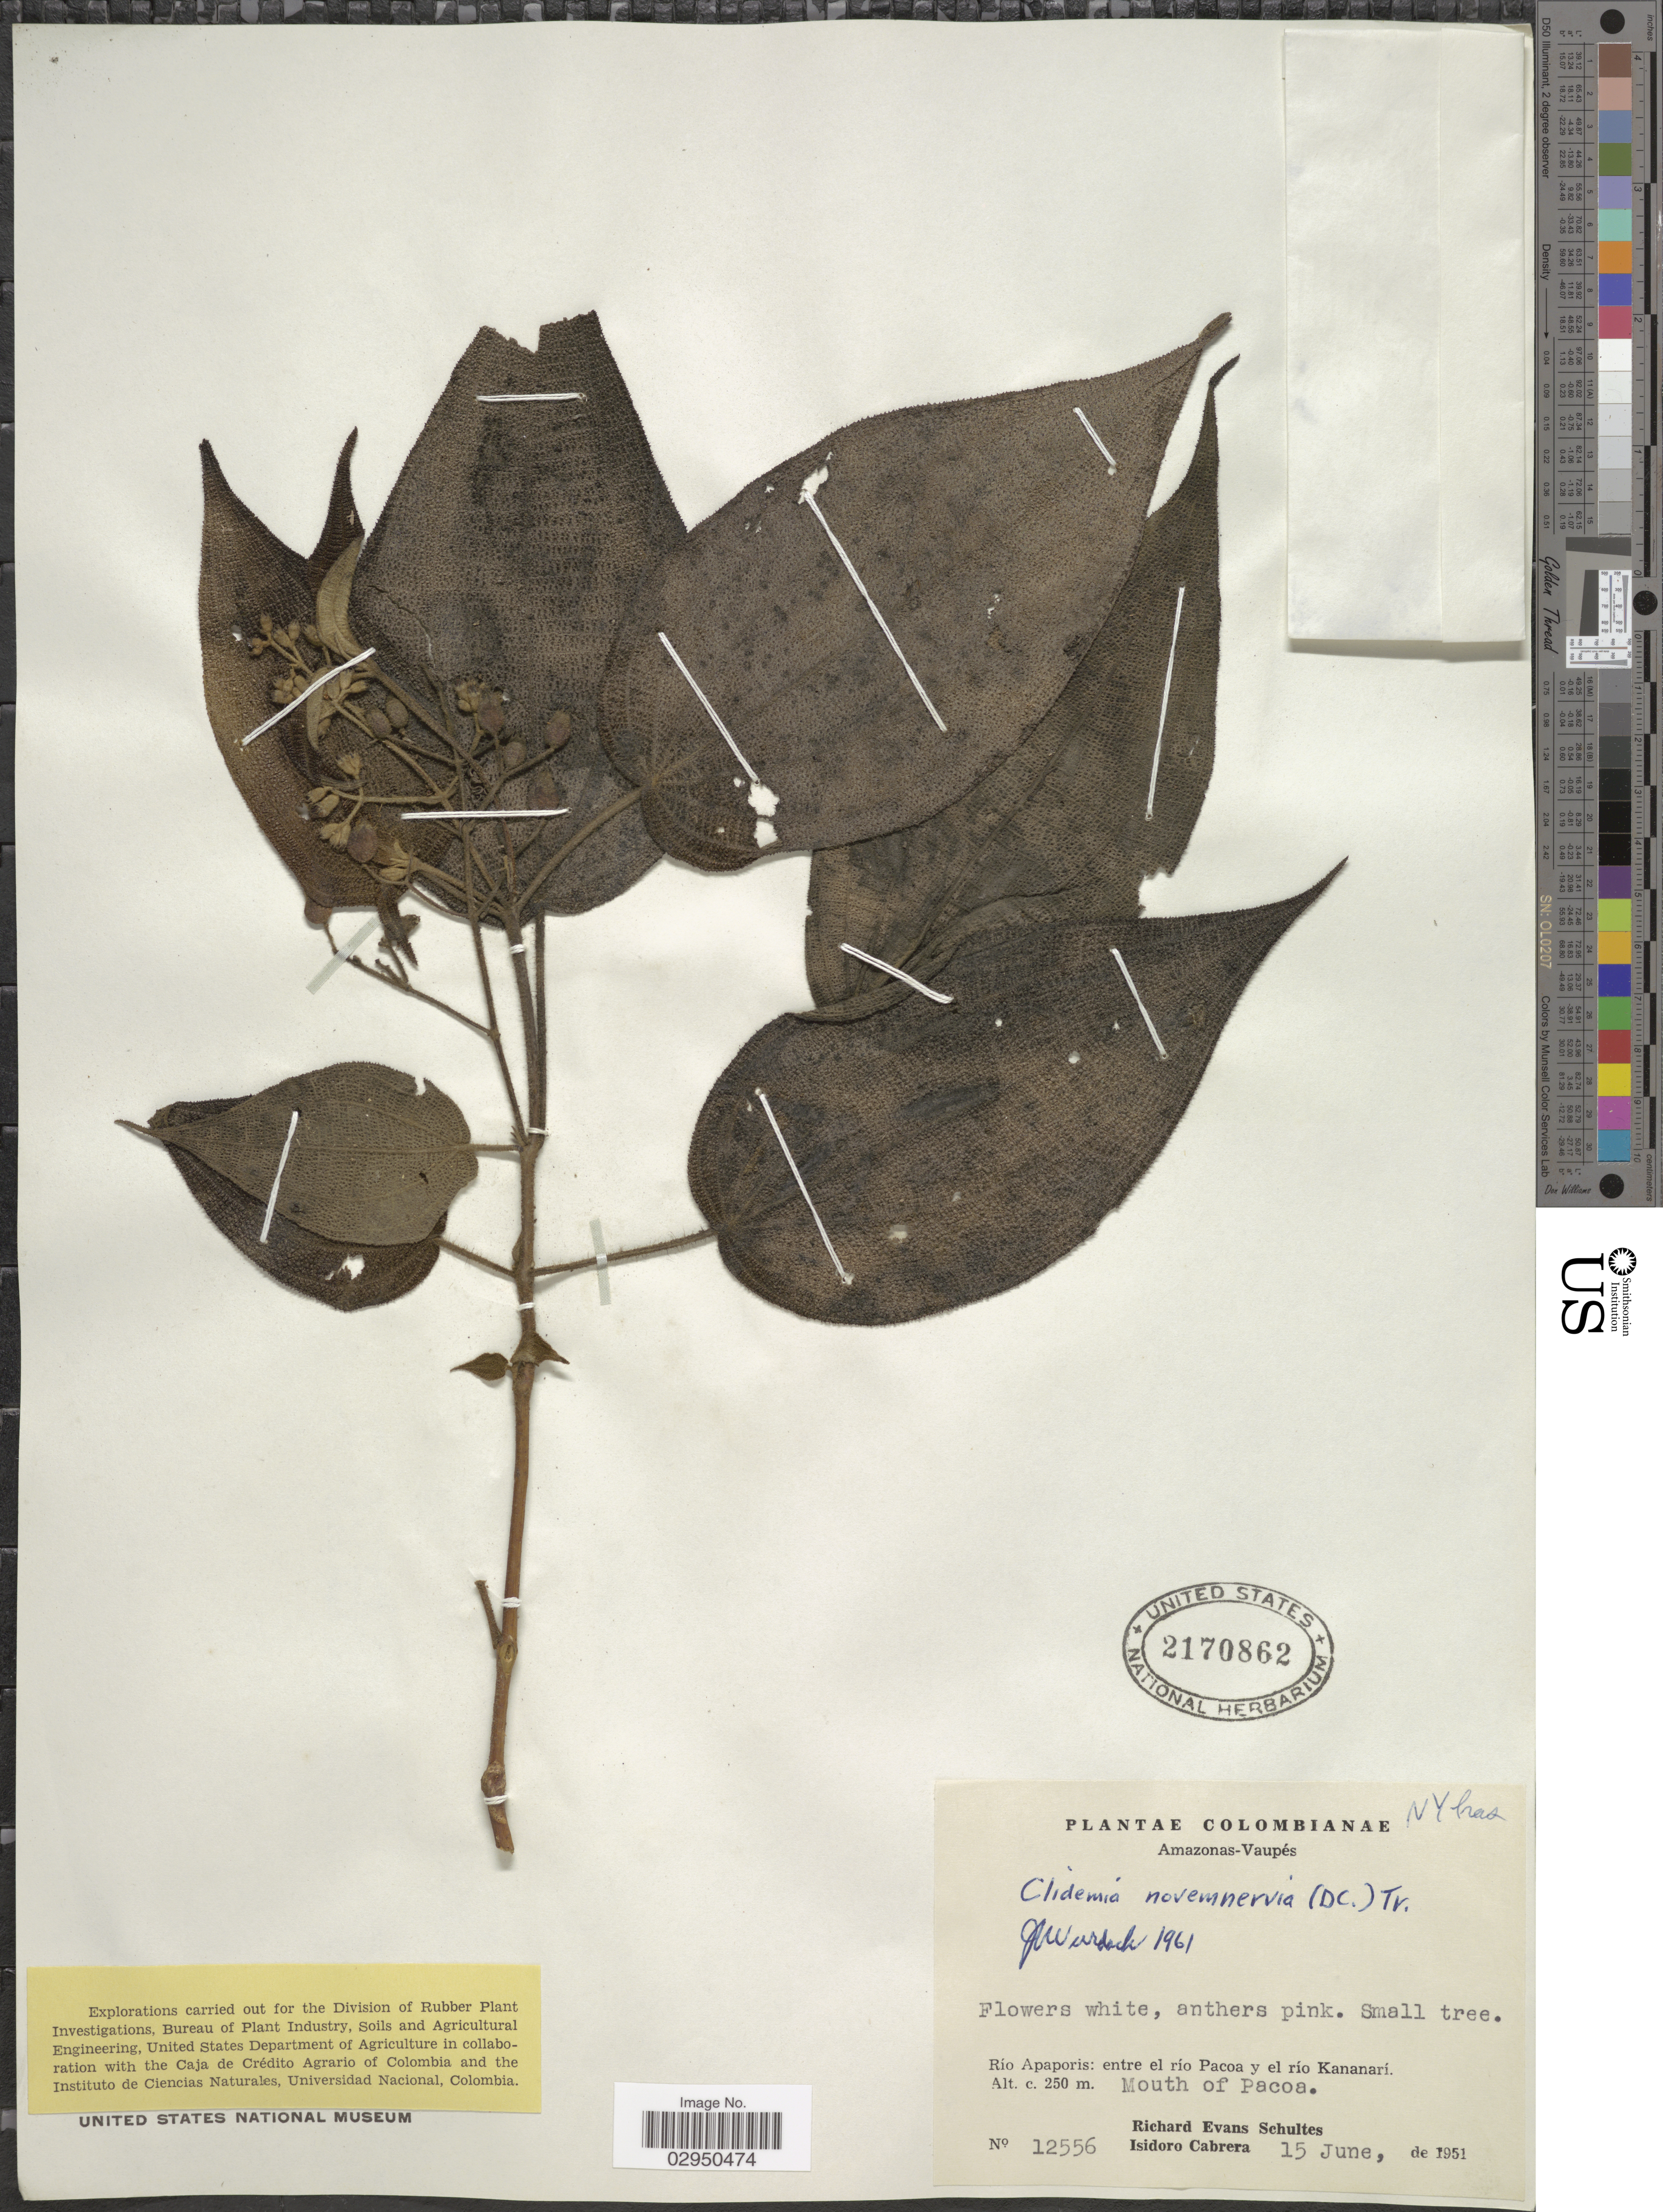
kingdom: Plantae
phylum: Tracheophyta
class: Magnoliopsida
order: Myrtales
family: Melastomataceae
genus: Clidemia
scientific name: Clidemia novemnervia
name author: (DC.) Triana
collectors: R. E. Schultes & I. Cabrera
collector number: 12556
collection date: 1951-06-15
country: Colombia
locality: Amazonas-Vaupés. Río Apaporis: entre el río Pacoa y el río Kananarí. Mouth of Pacoa.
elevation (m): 250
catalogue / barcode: US 2170862